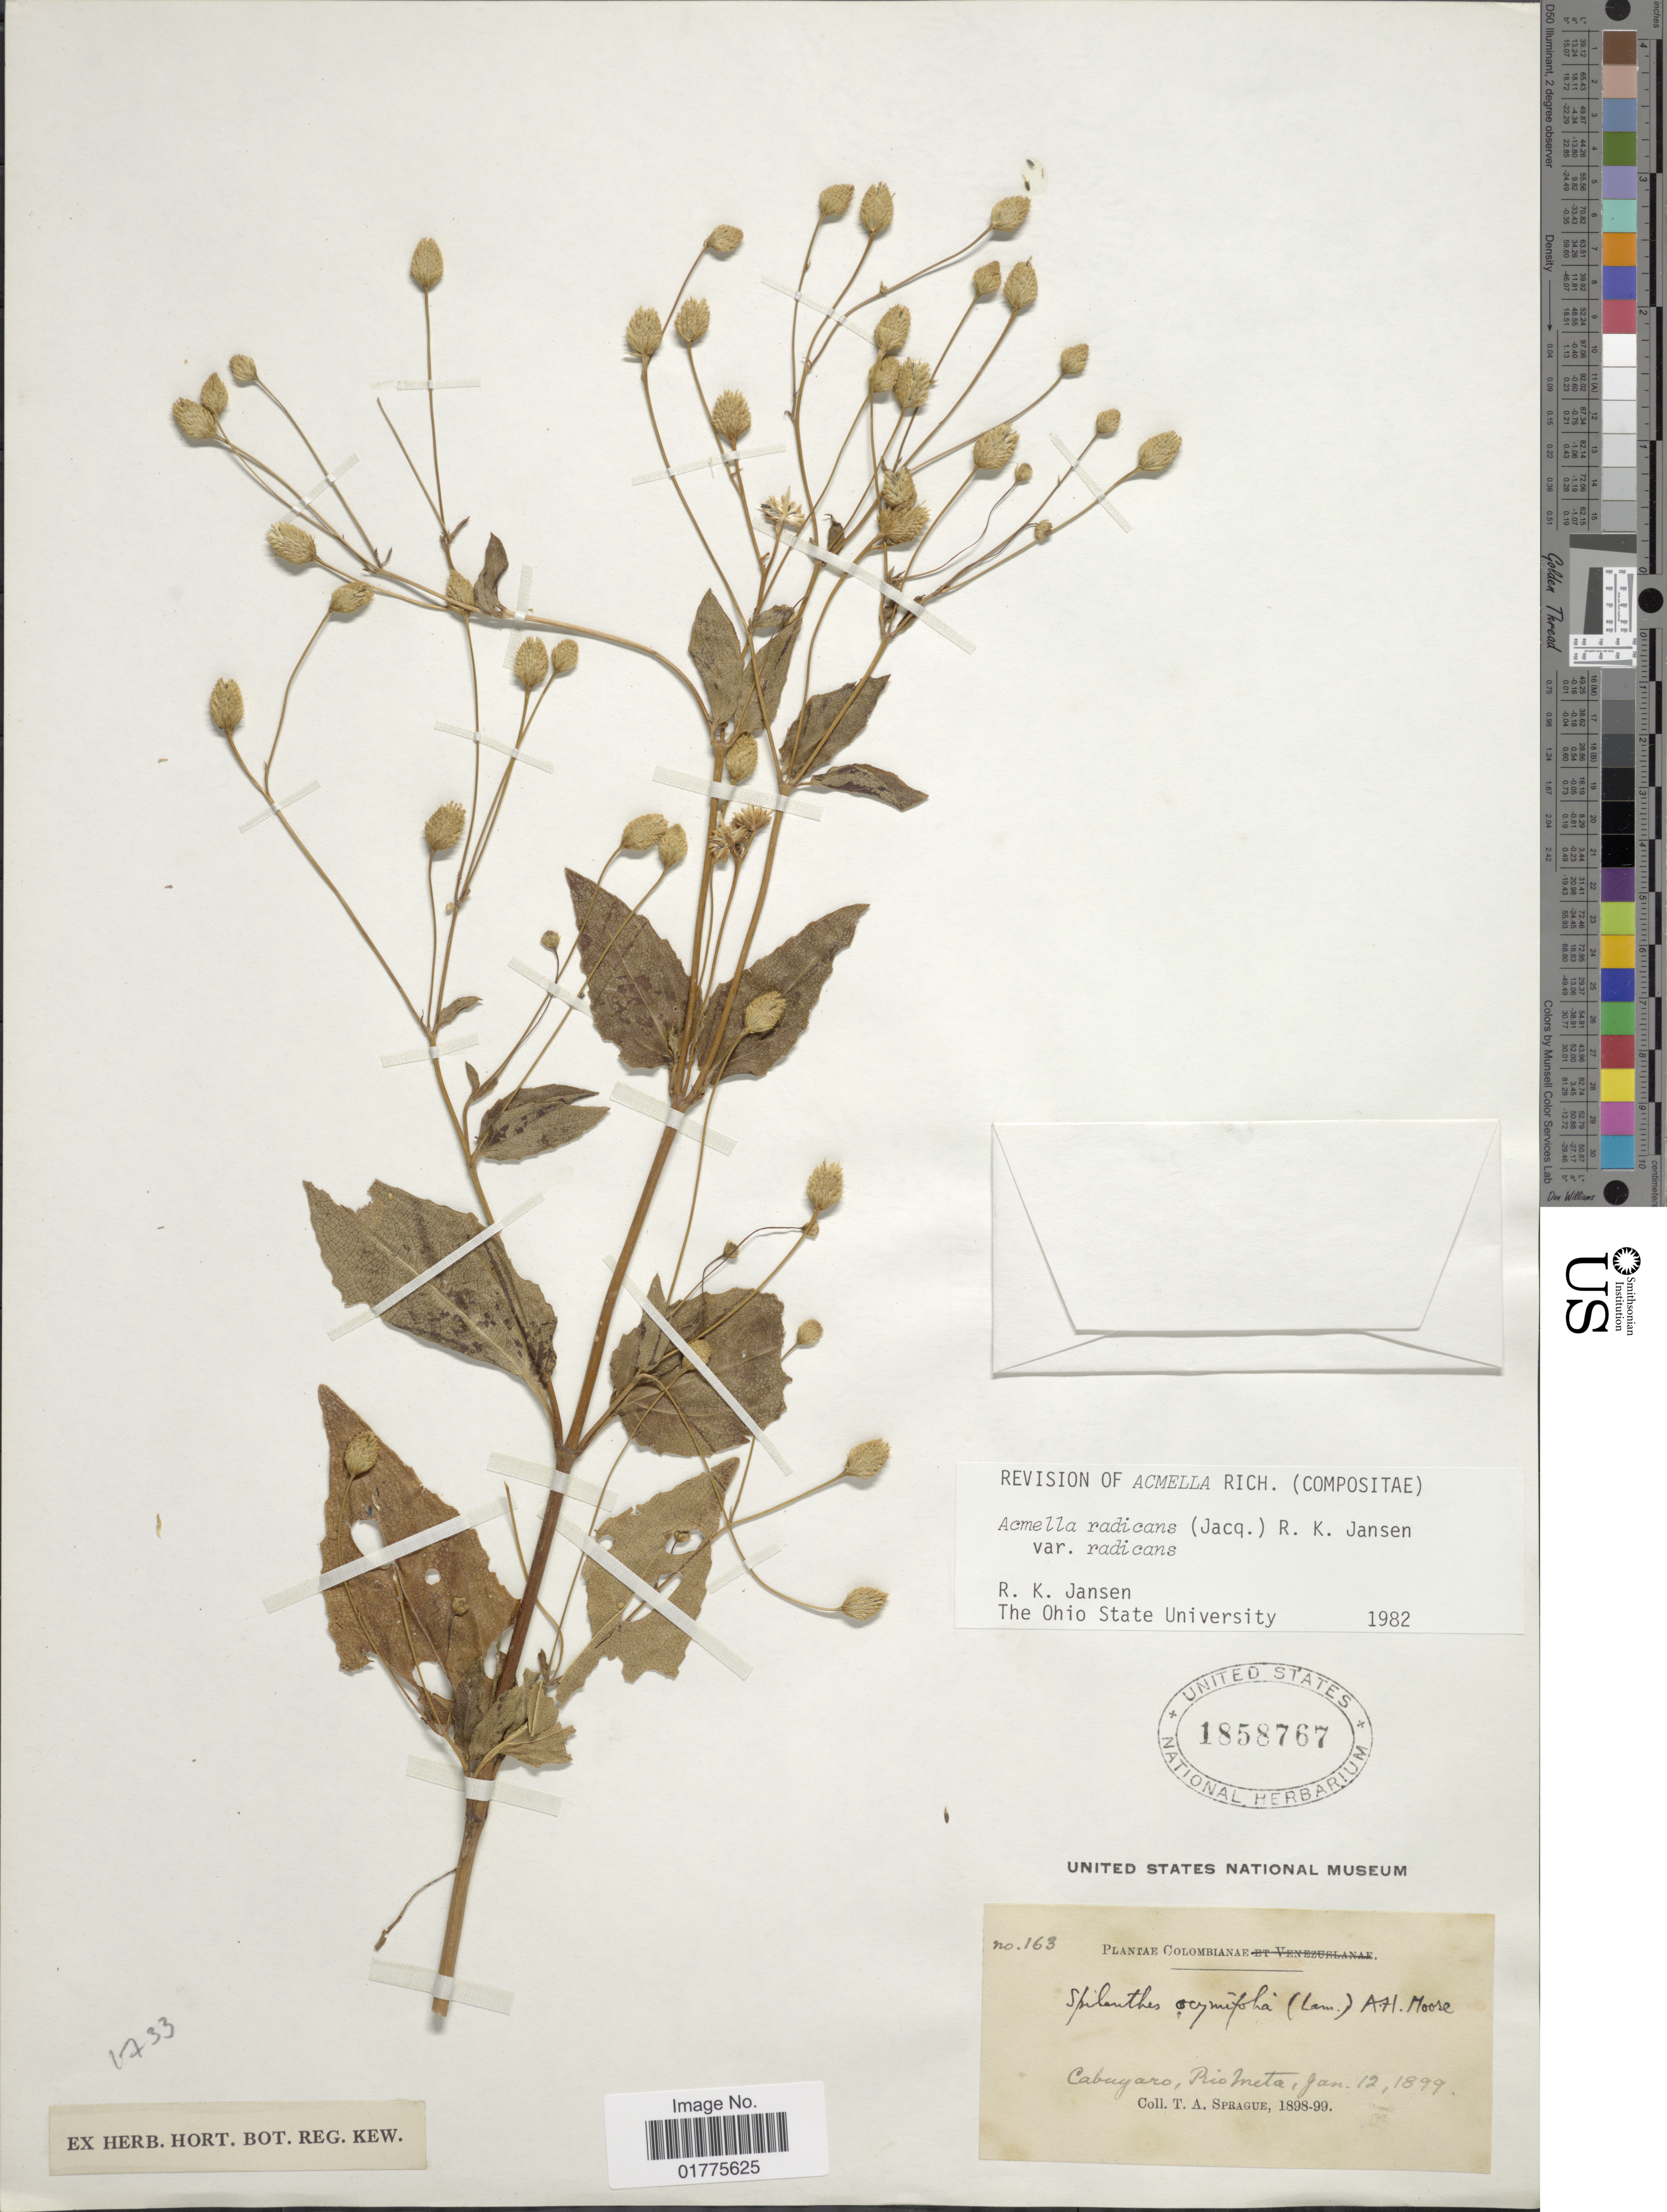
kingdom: Plantae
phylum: Tracheophyta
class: Magnoliopsida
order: Asterales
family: Asteraceae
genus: Acmella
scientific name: Acmella radicans var. radicans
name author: (Jacq.) R.K. Jansen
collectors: T. A. Sprague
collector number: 163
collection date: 1899-01-12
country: Colombia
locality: Cabuyaro, Rio Meta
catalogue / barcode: US 1858767